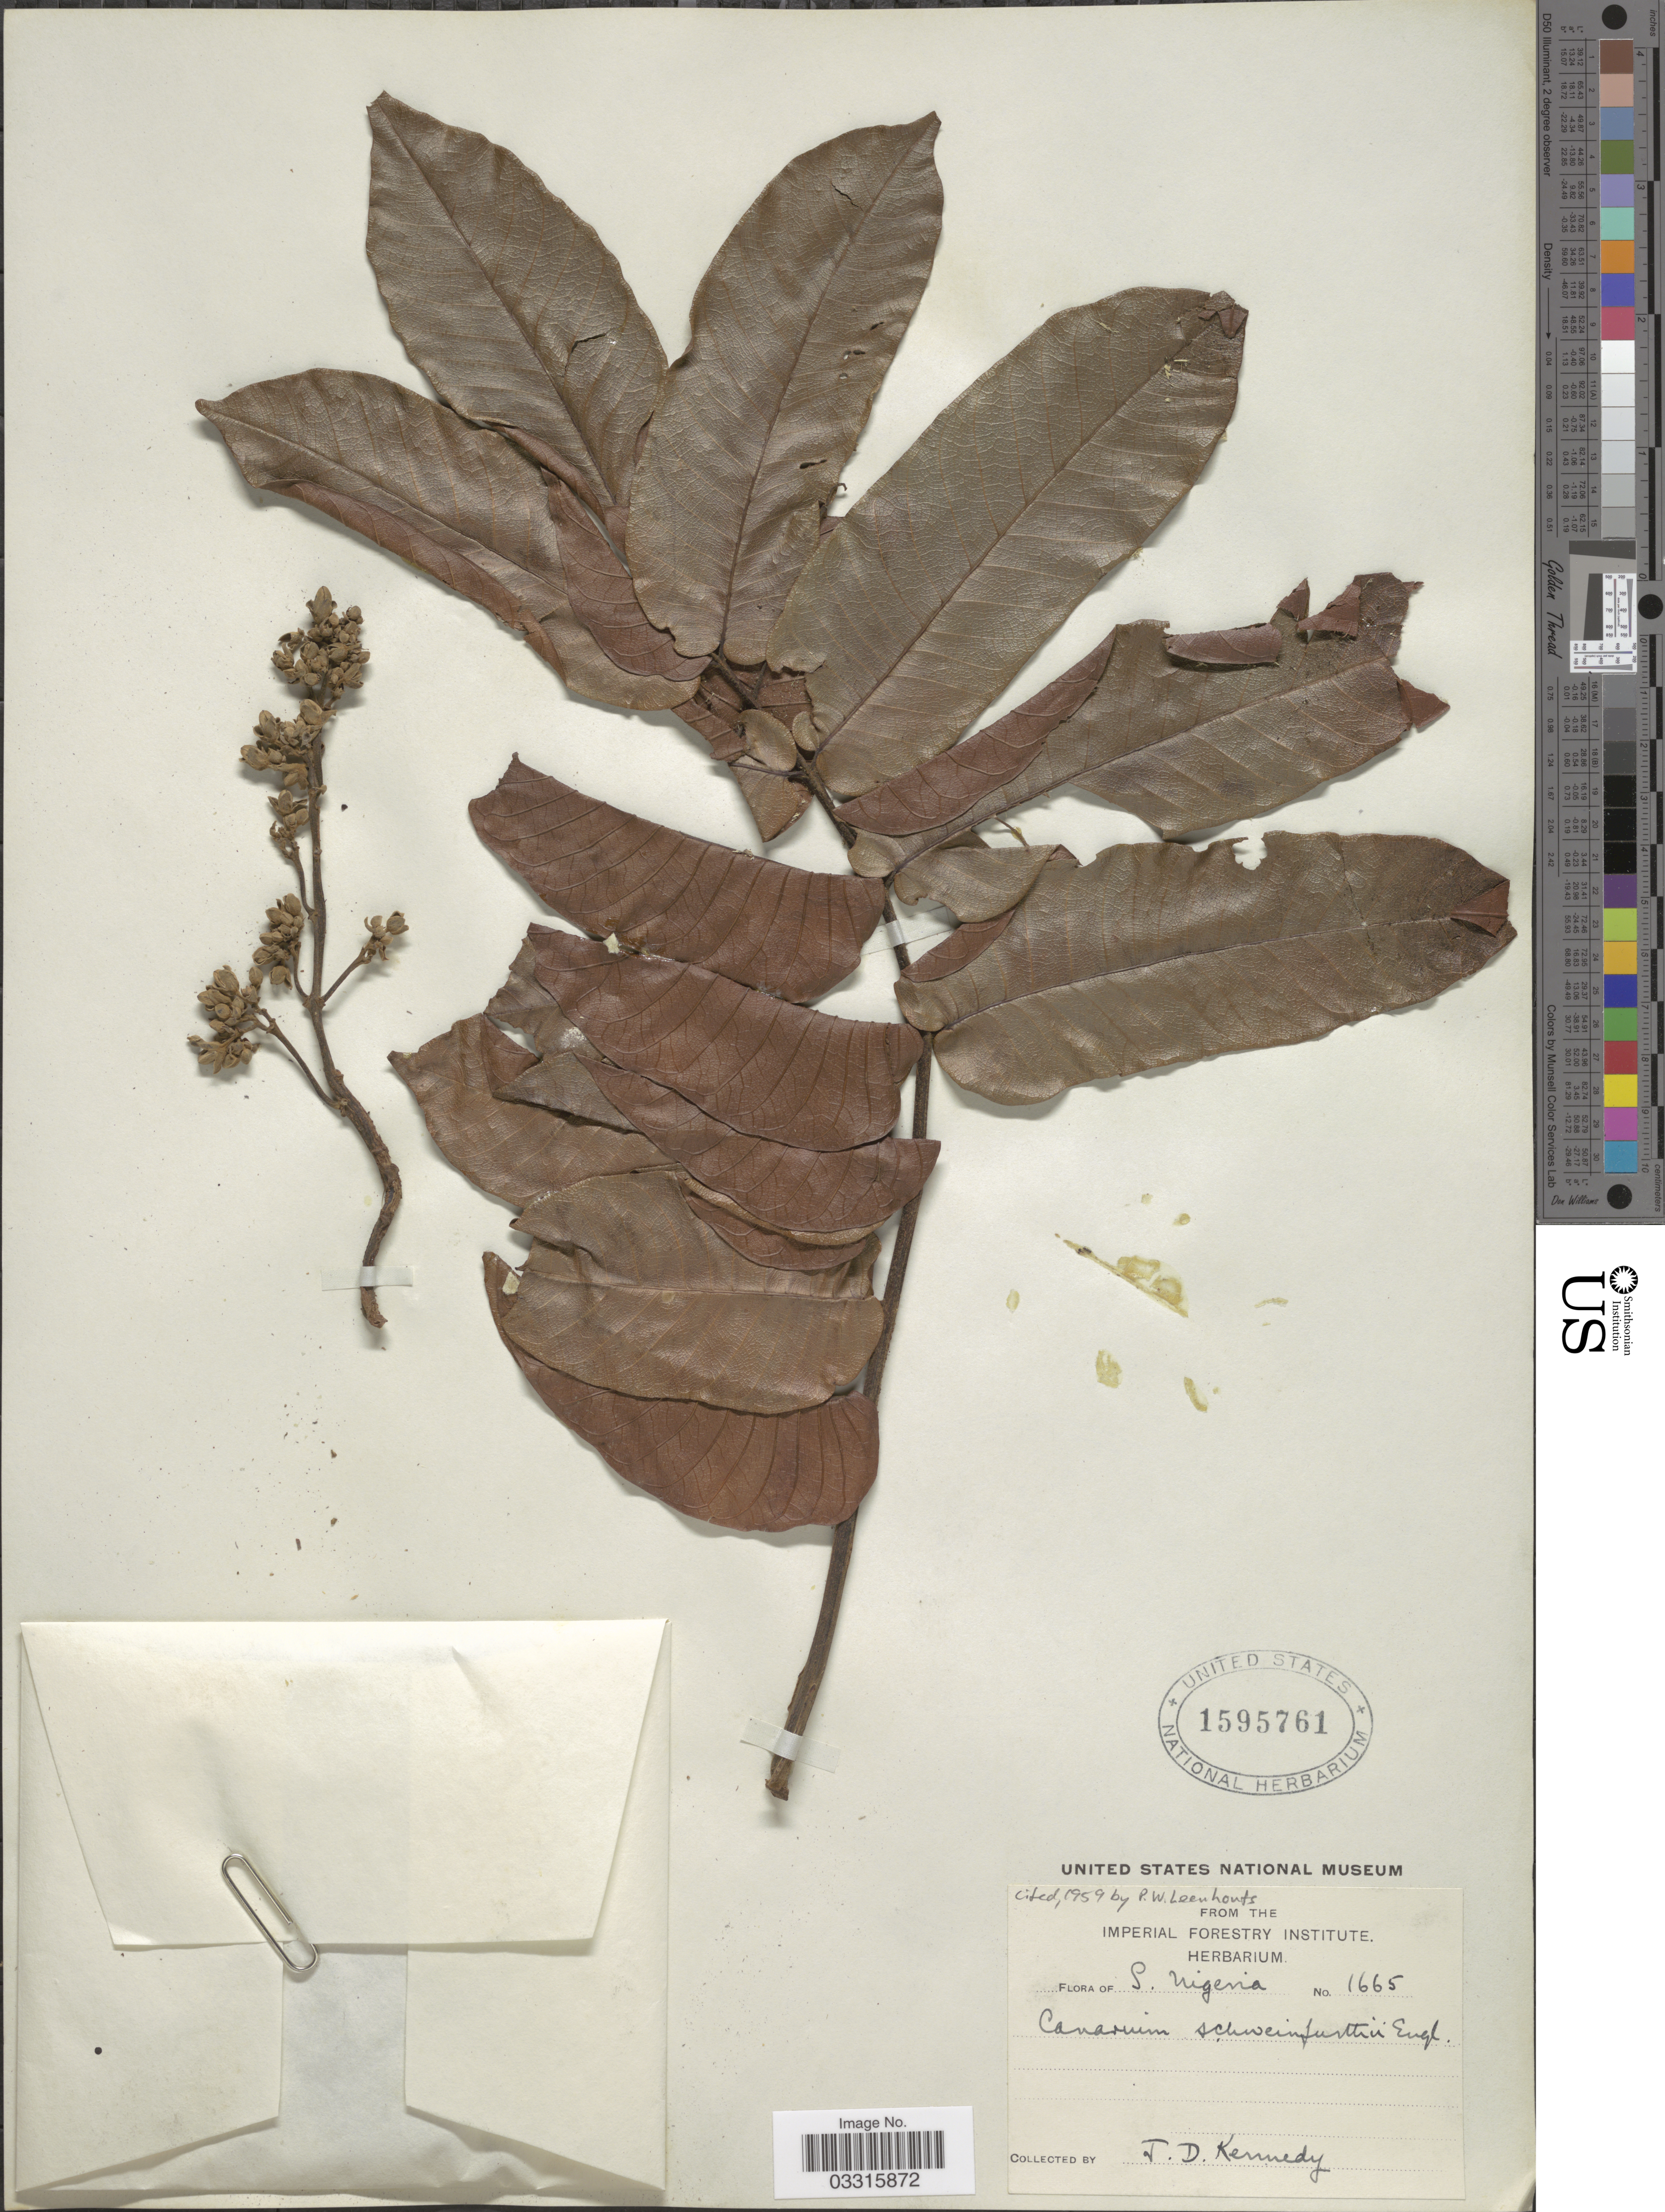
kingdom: Plantae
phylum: Tracheophyta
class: Magnoliopsida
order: Sapindales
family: Burseraceae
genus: Canarium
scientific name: Canarium schweinfurthii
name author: Engl.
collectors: J. D. Kennedy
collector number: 1665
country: Nigeria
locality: S. Nigeria.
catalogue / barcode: US 1595761